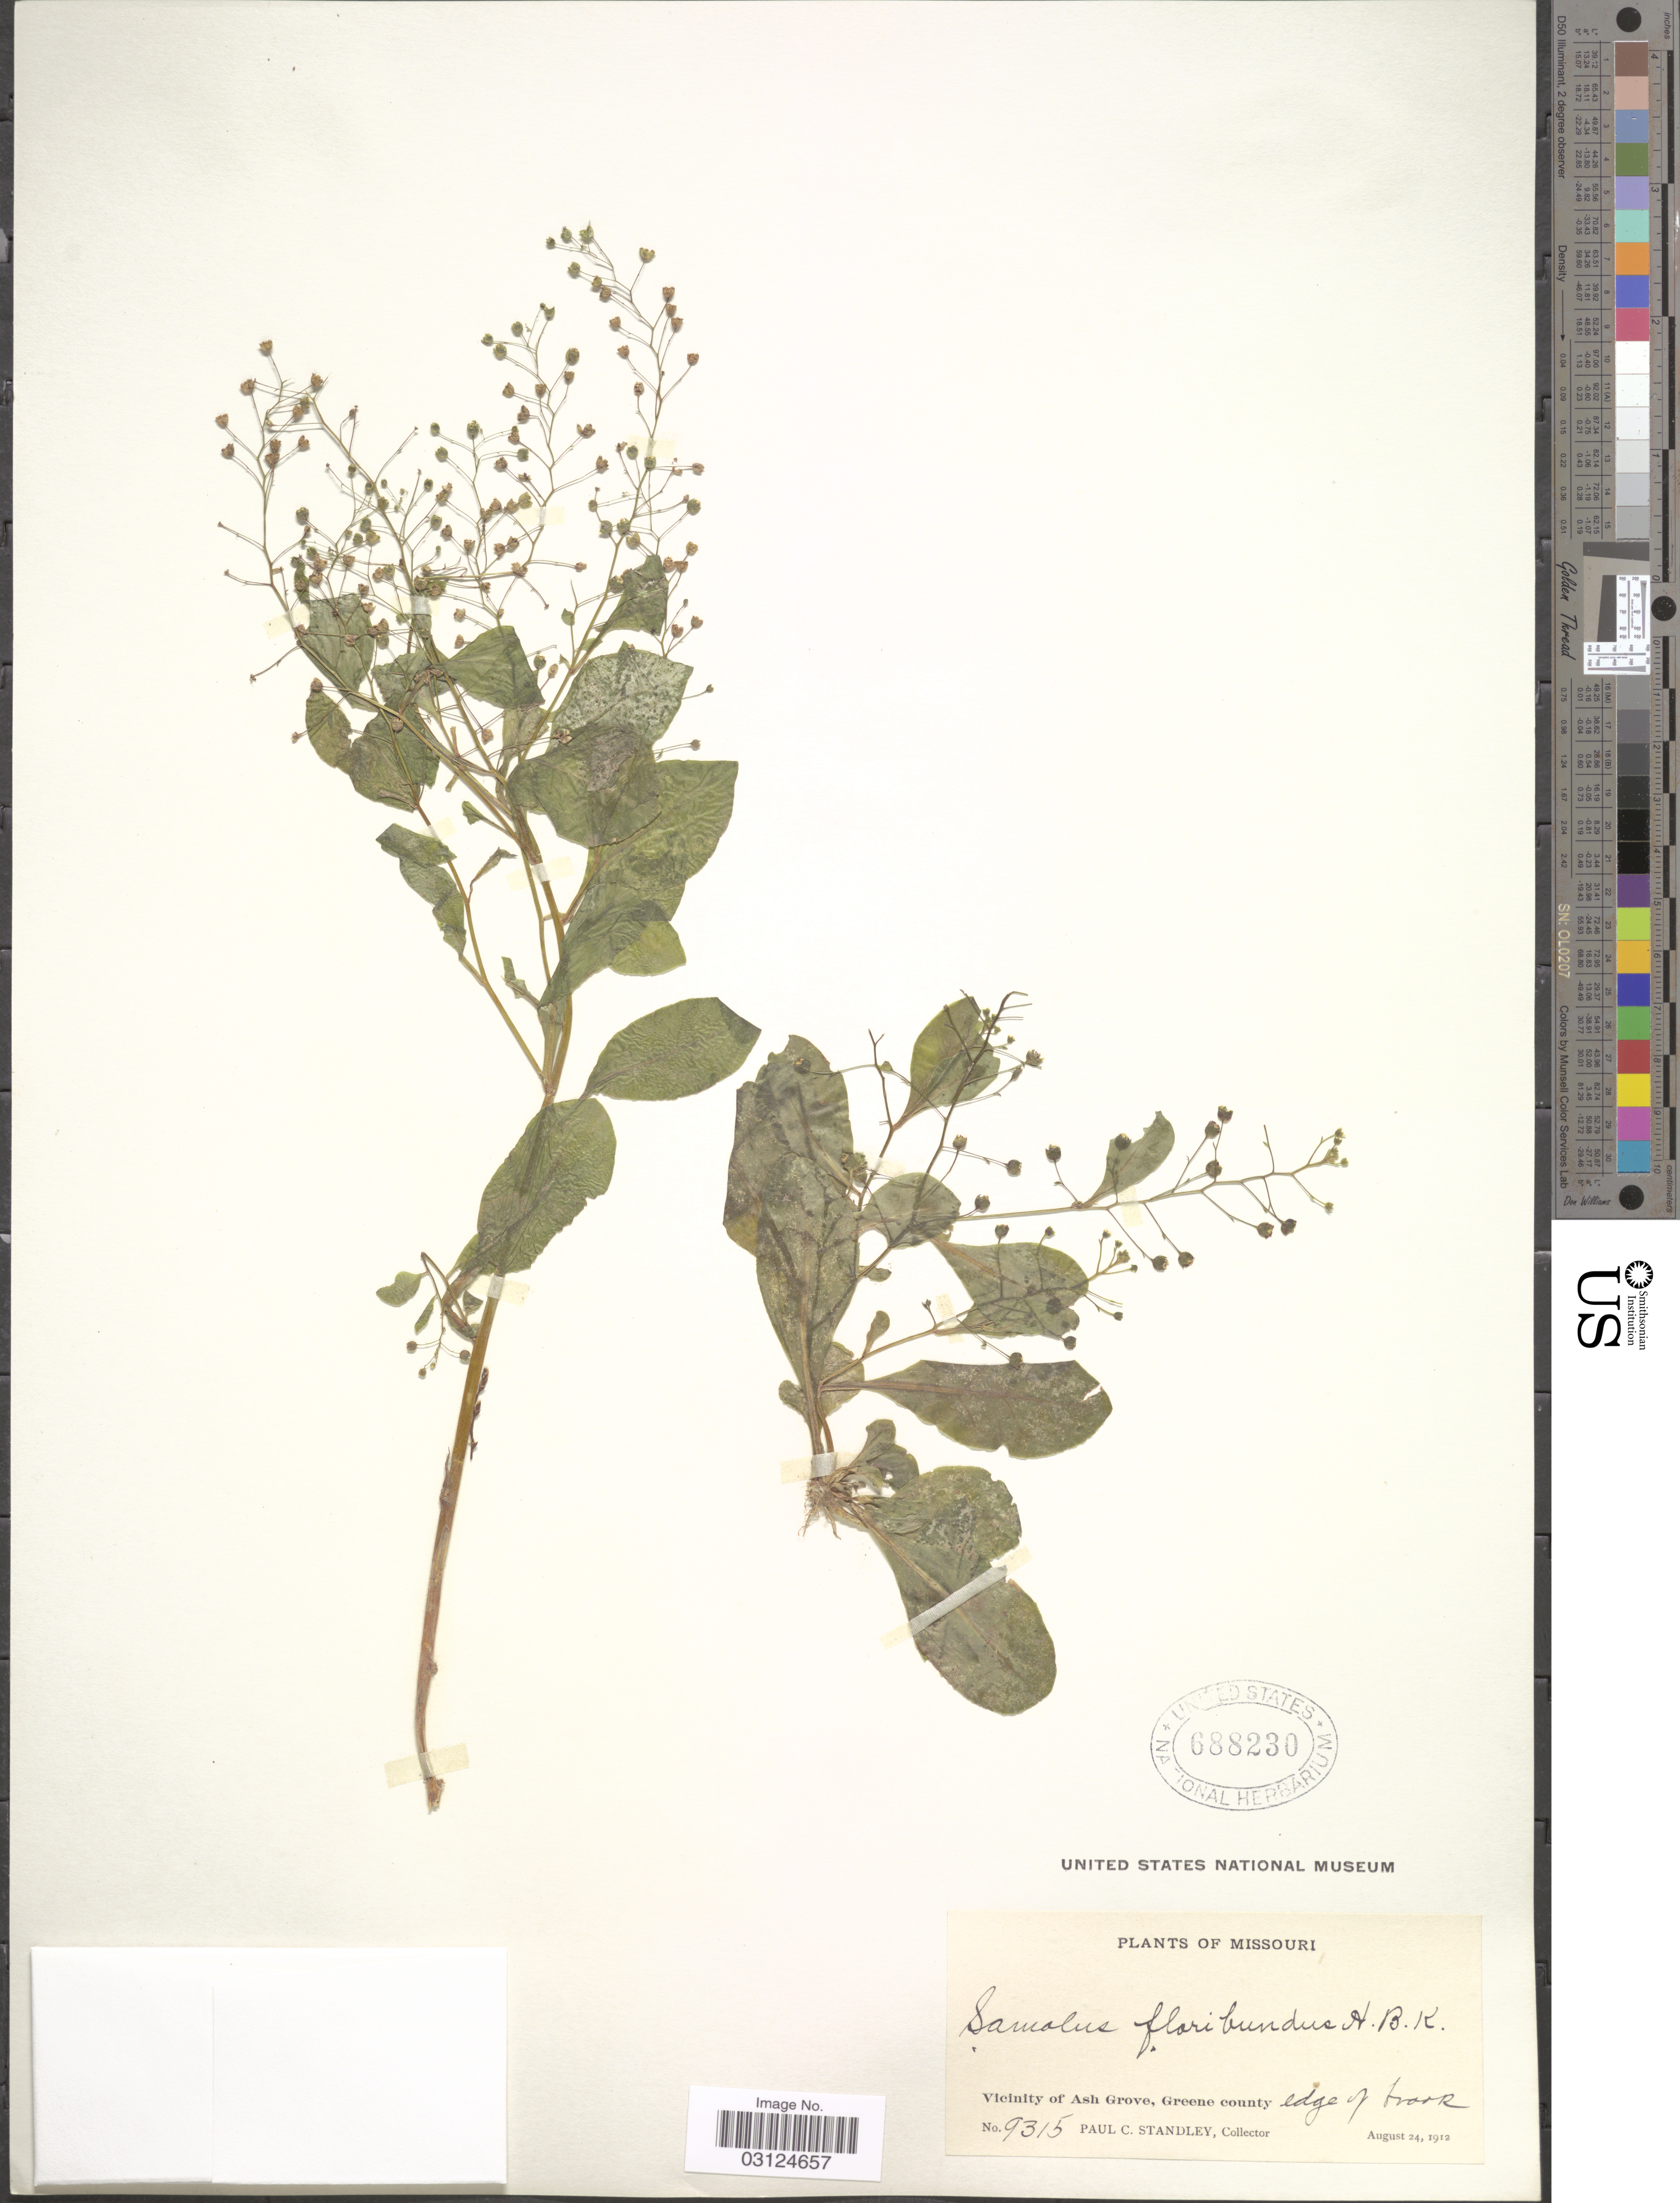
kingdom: Plantae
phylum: Tracheophyta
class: Magnoliopsida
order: Ericales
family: Primulaceae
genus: Samolus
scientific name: Samolus parviflorus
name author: Raf.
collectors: P. C. Standley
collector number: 9315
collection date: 1912-08-24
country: United States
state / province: Missouri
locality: Vicinity of Ash Grove, Greene county edge of brook.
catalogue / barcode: US 688230